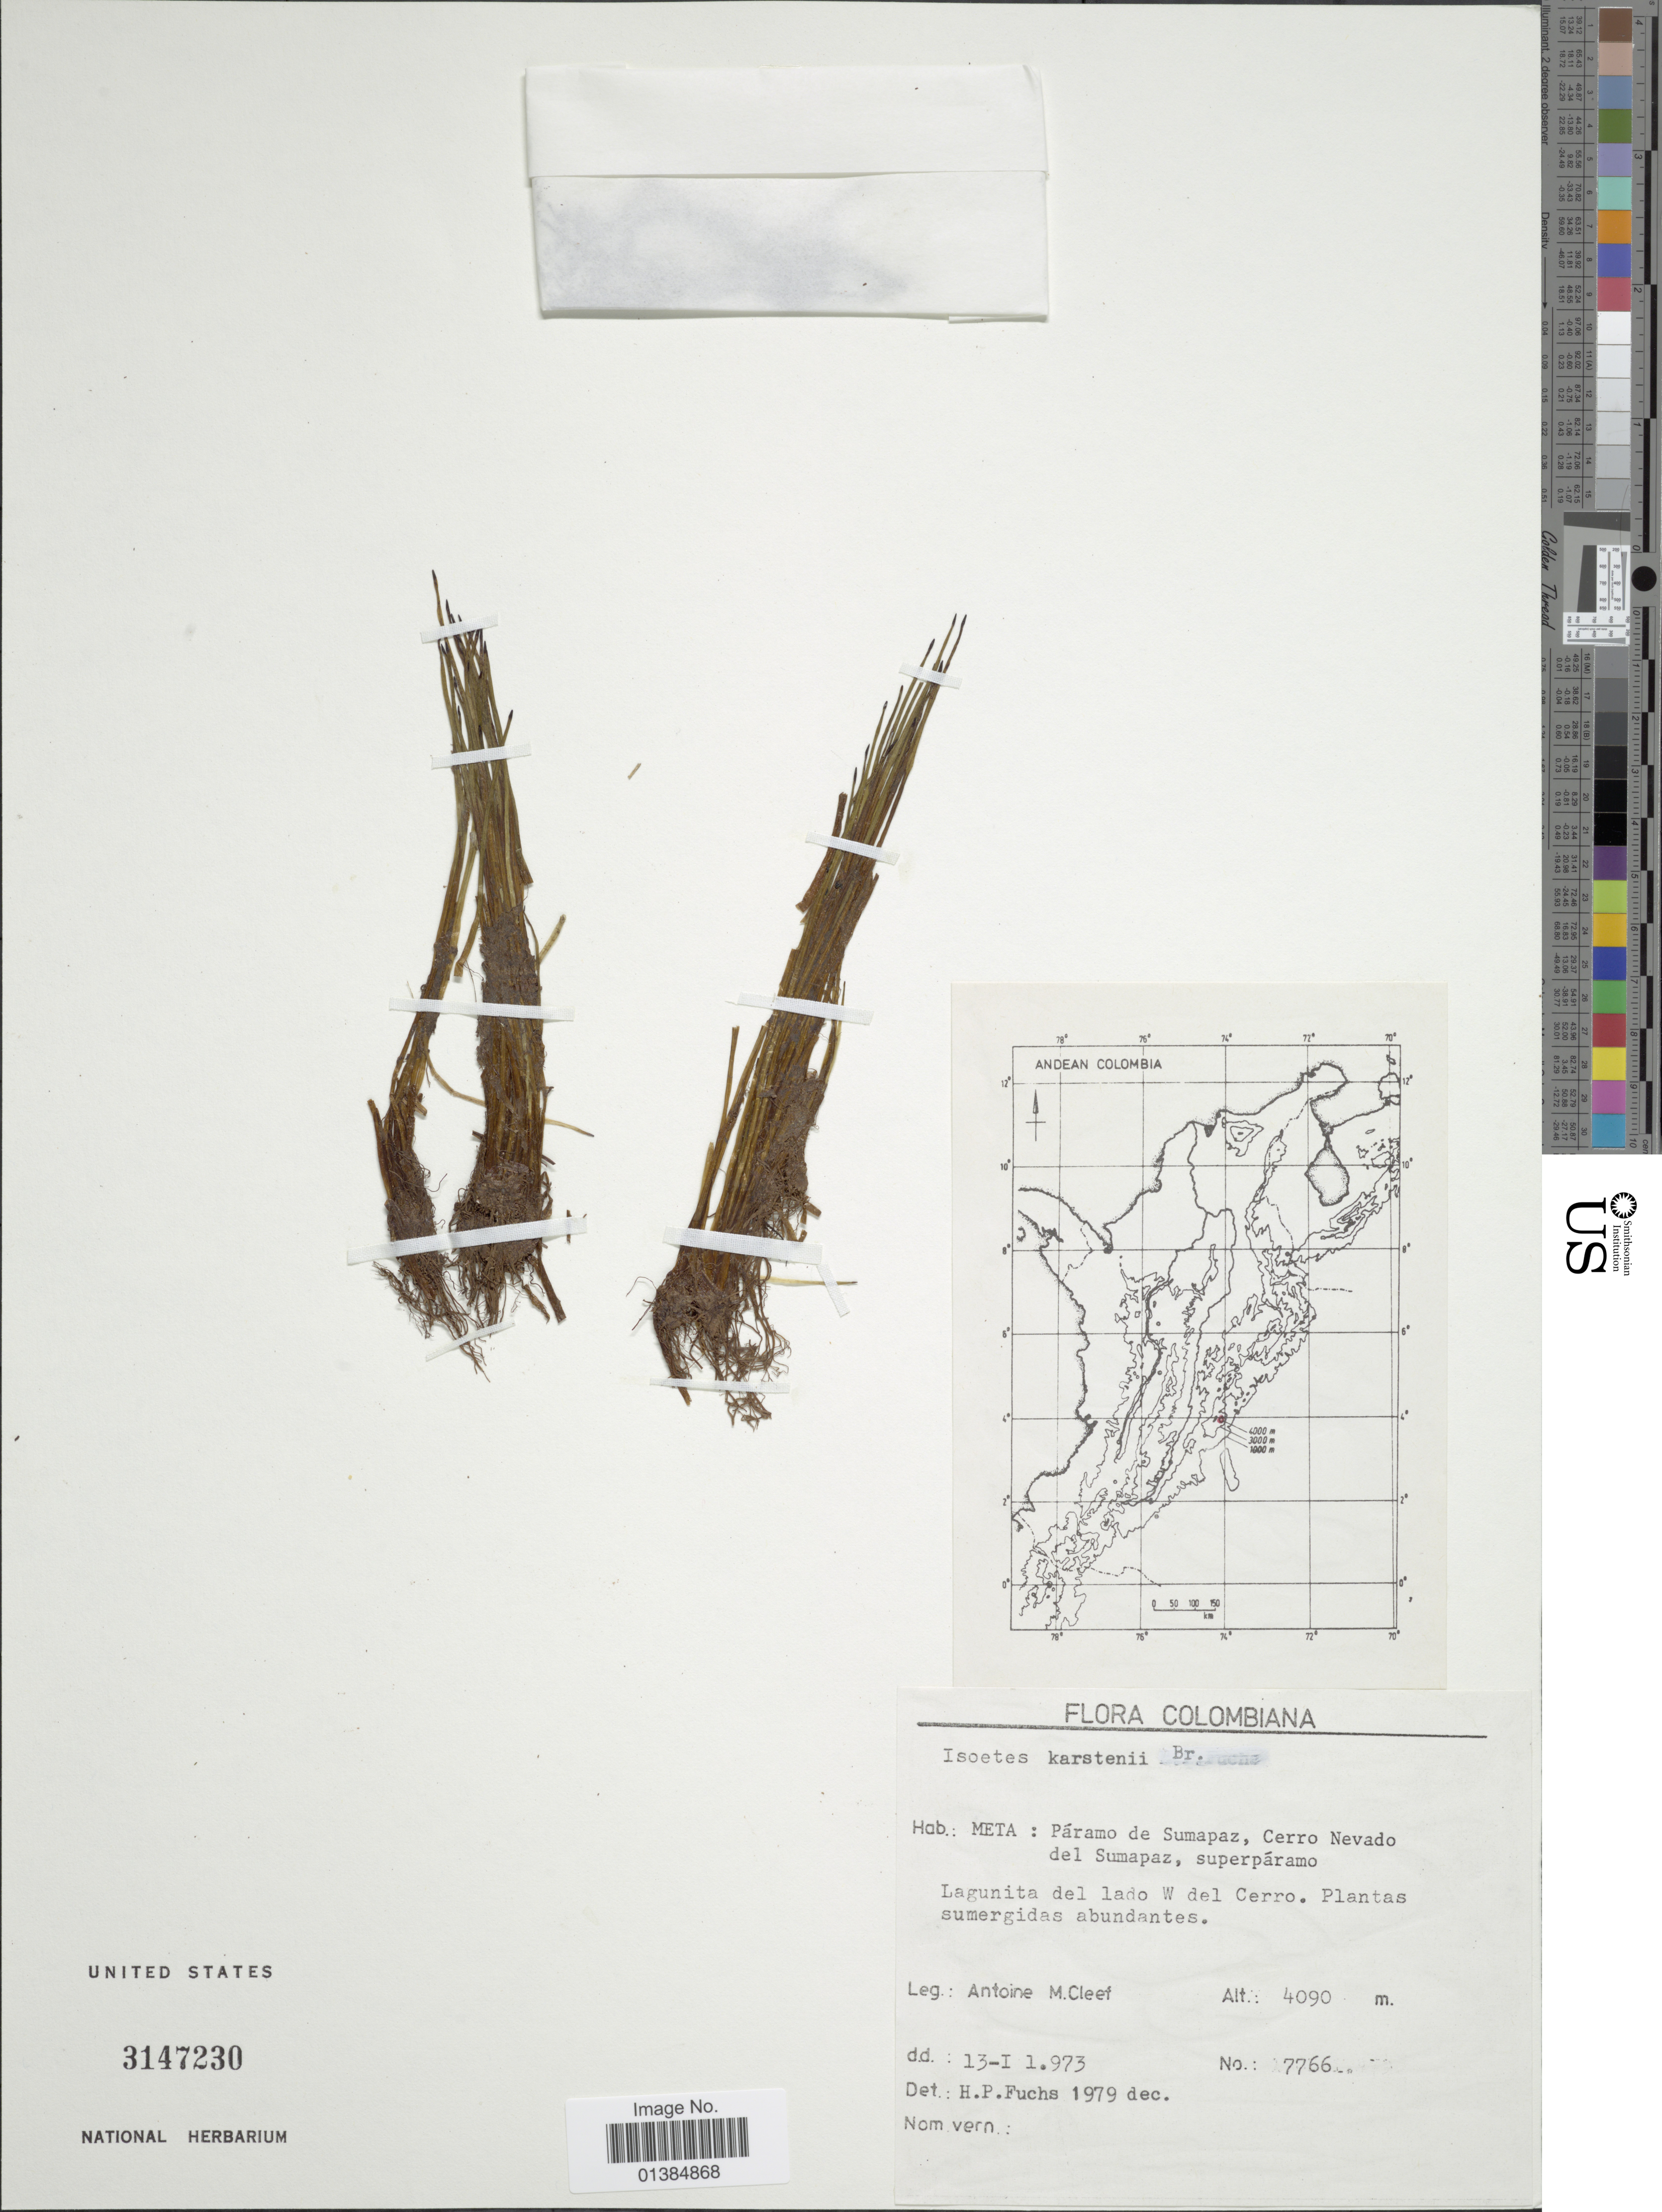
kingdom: Plantae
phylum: Tracheophyta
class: Lycopodiopsida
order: Isoetales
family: Isoetaceae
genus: Isoetes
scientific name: Isoetes karstenii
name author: A. Braun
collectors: A. M. Cleef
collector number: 7766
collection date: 1973-01-13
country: Colombia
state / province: Meta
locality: Páramo de Sumapaz, Cerro Nevado del Sumapaz, superpáramo Lagunitja del lado W del Cerro.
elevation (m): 4090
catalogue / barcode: US 3147230